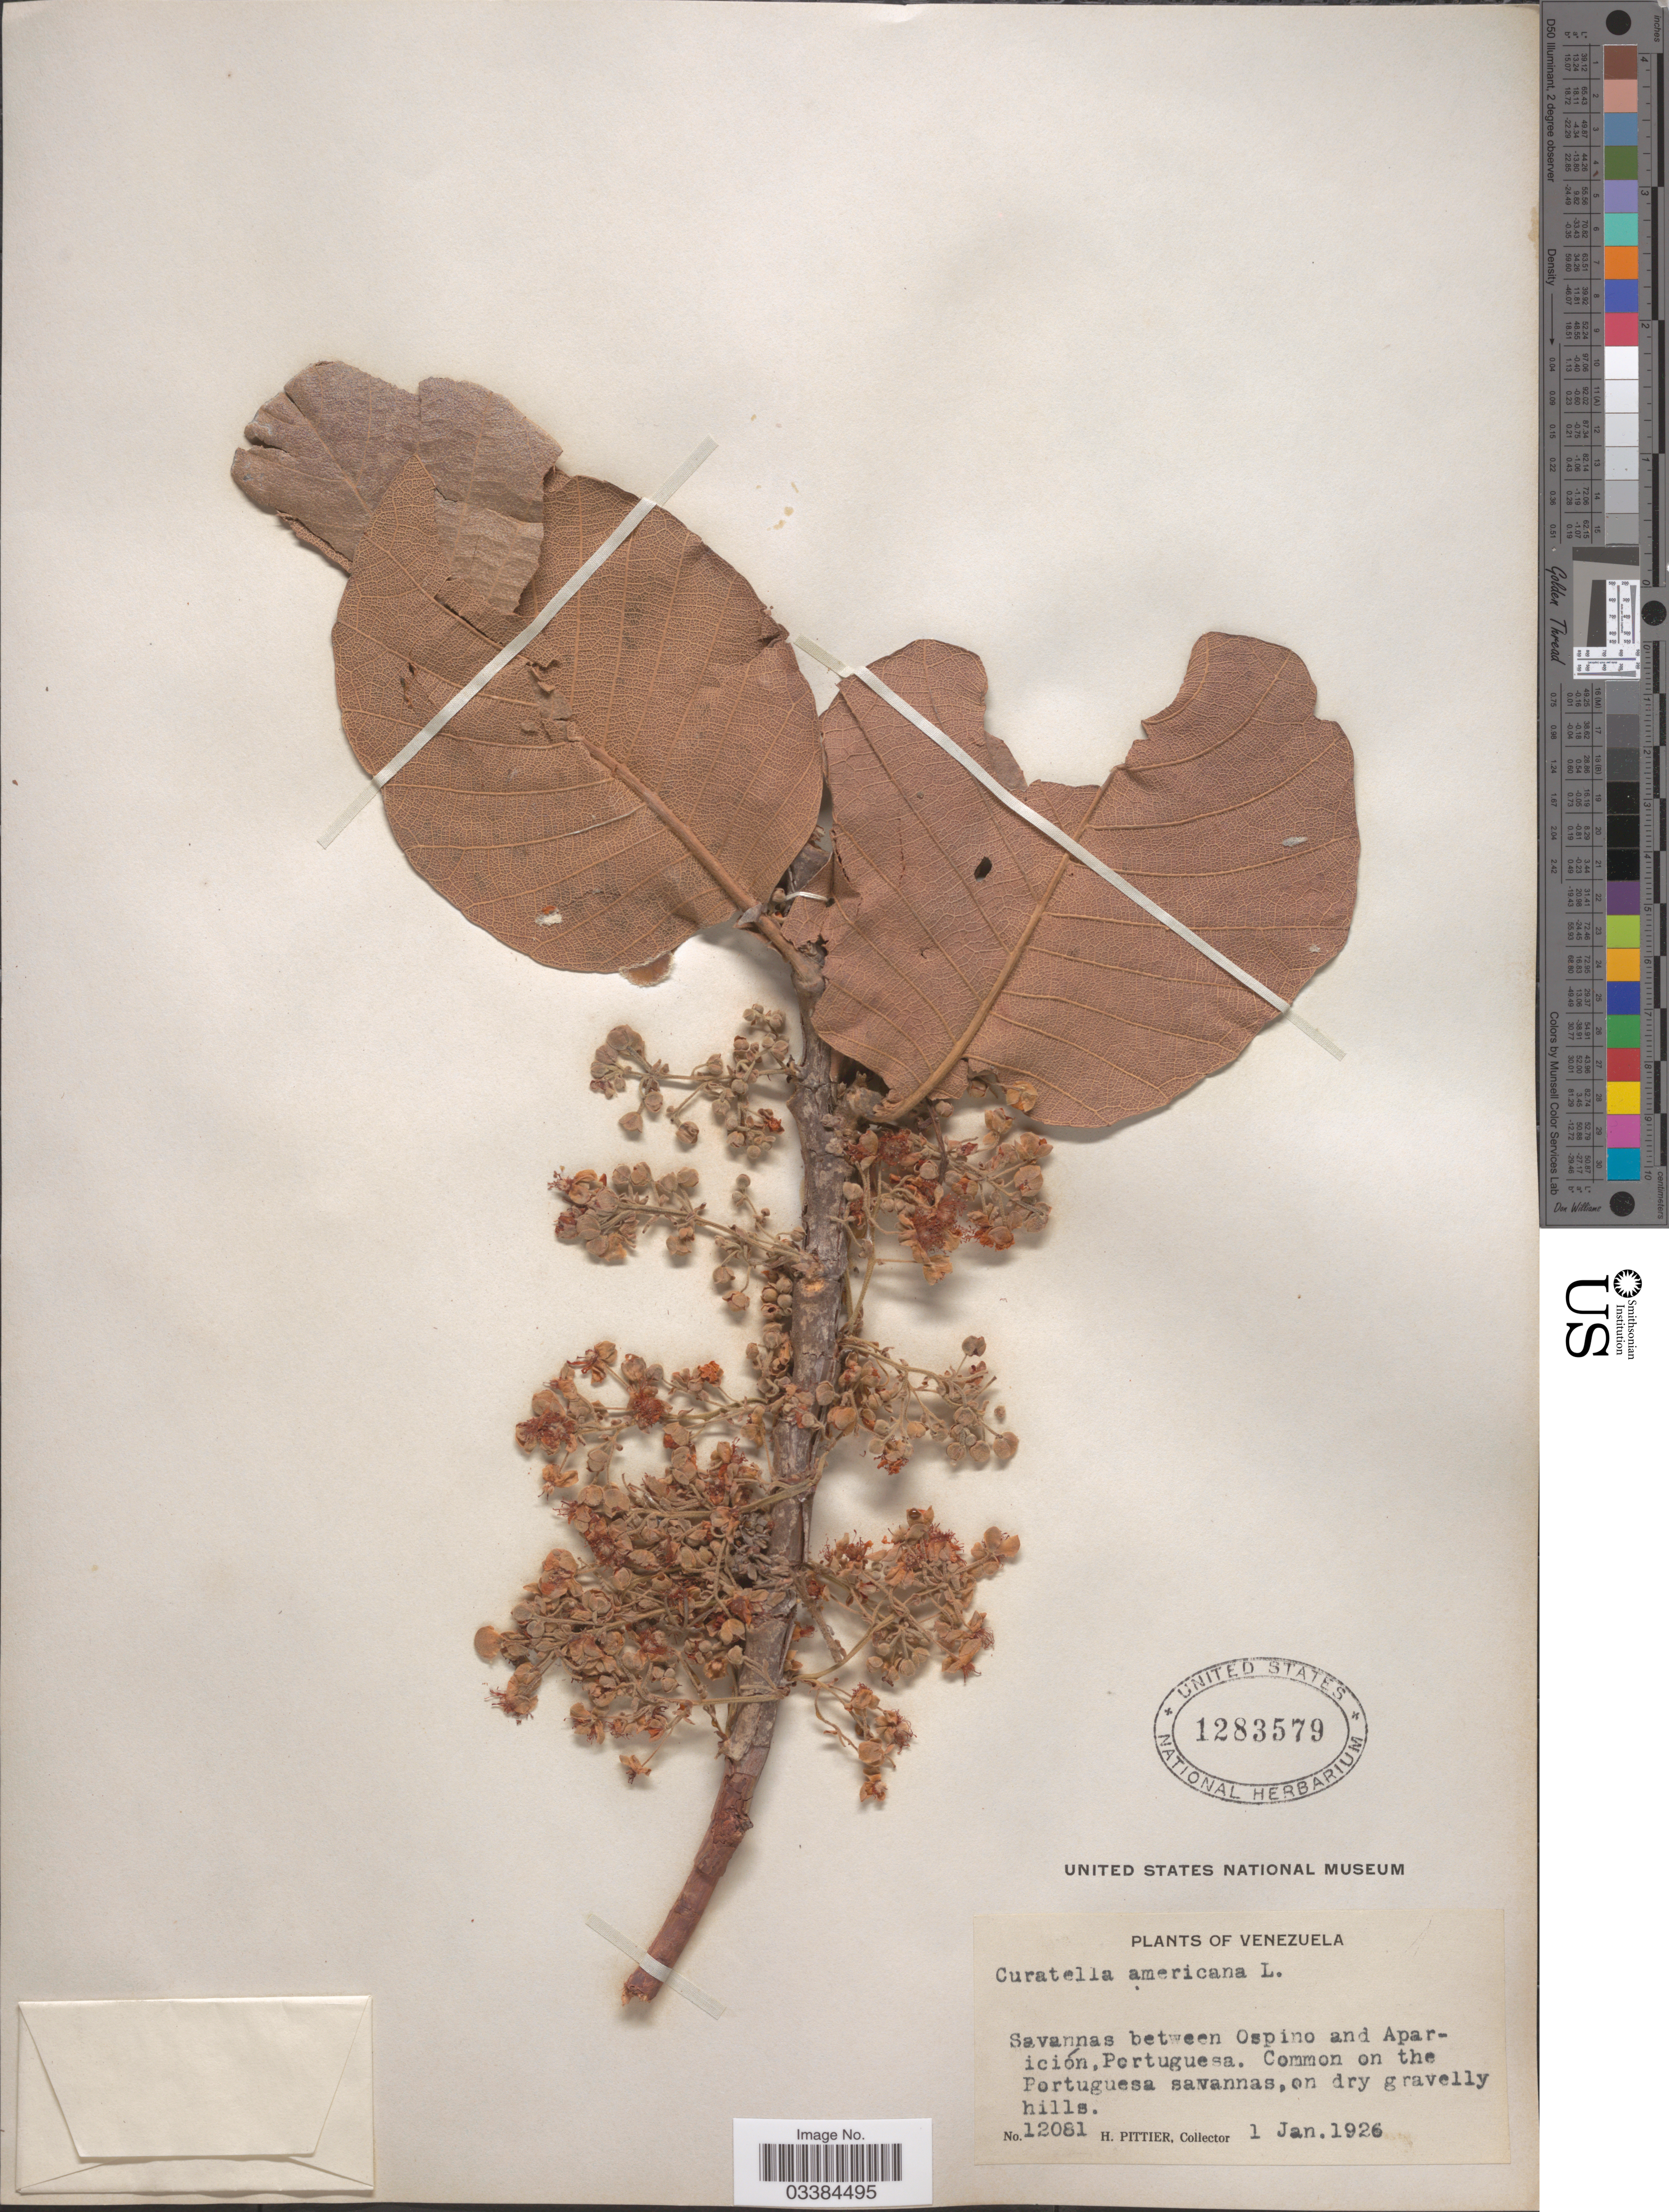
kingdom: Plantae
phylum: Tracheophyta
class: Magnoliopsida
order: Dilleniales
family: Dilleniaceae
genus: Curatella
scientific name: Curatella americana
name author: L.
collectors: H. F. Pittier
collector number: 12081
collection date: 1926-01-01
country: Venezuela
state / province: Portuguesa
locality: Savannas between Ospino and Aparición. Common on the Portuguesa savannas, on dry gravelly hills.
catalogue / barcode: US 1283579